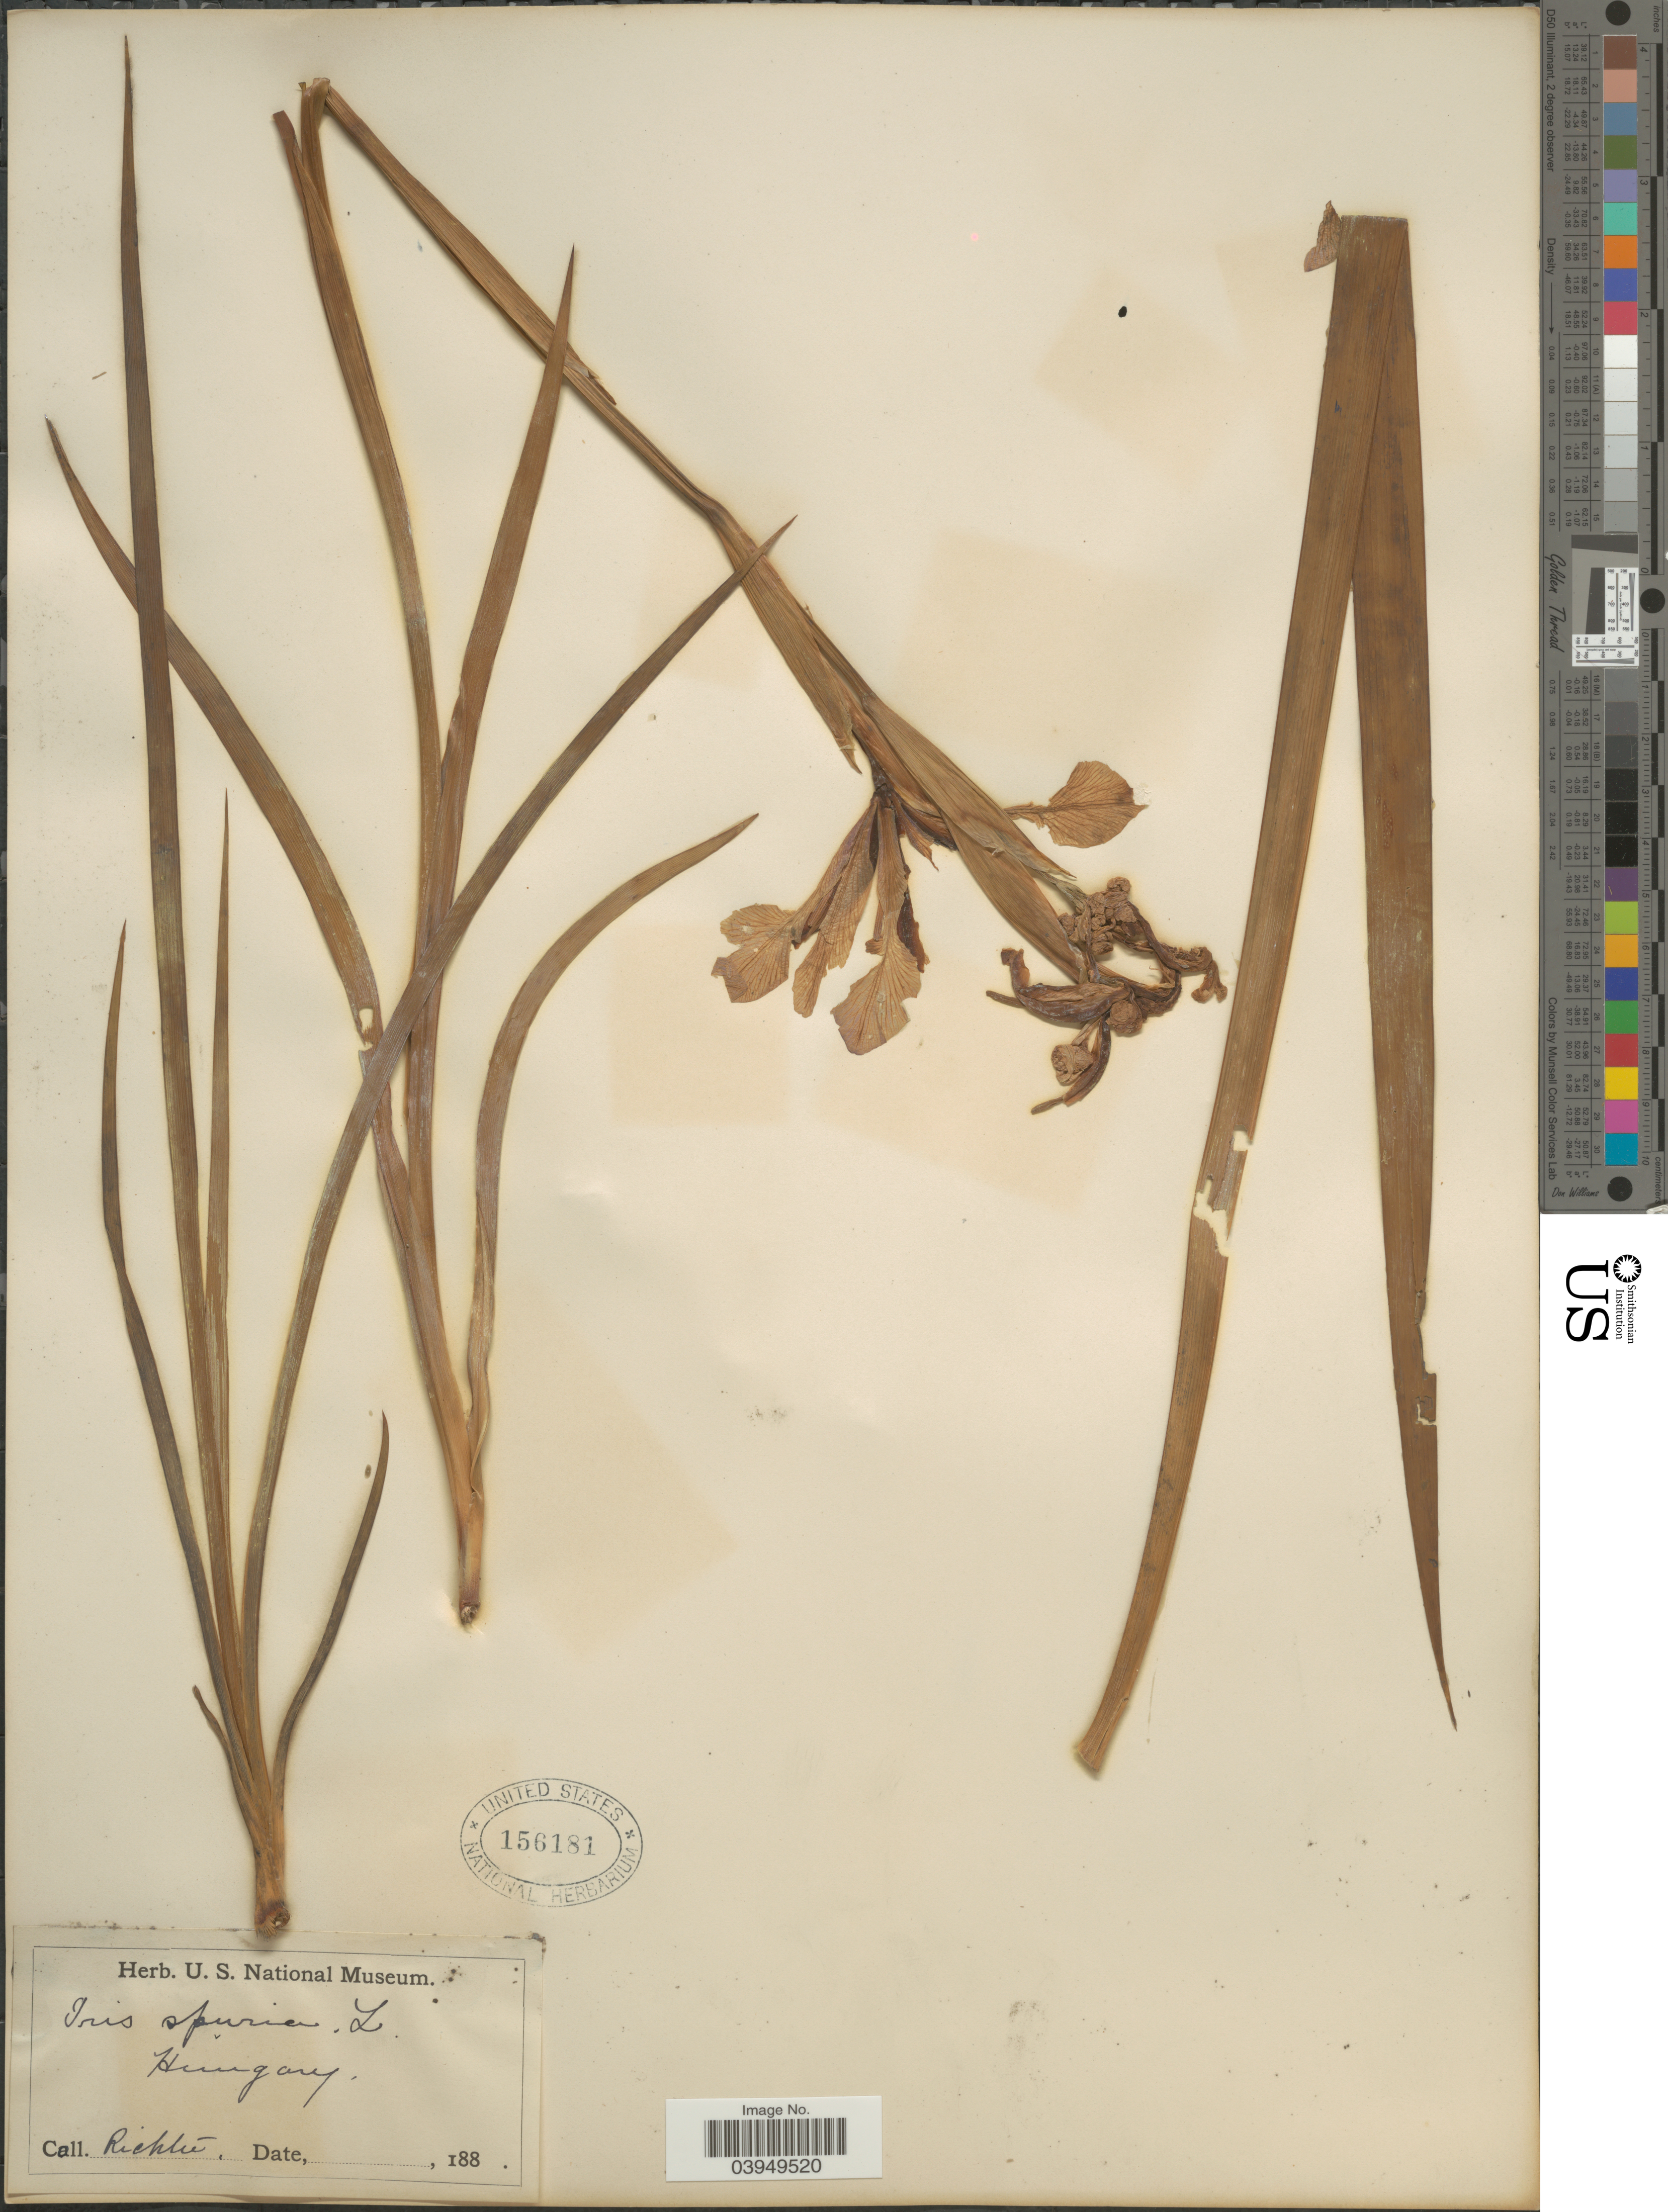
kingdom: Plantae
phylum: Tracheophyta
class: Liliopsida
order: Asparagales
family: Iridaceae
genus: Iris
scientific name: Iris spuria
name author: L.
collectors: -- Richter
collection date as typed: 188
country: Hungary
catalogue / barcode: US 156181